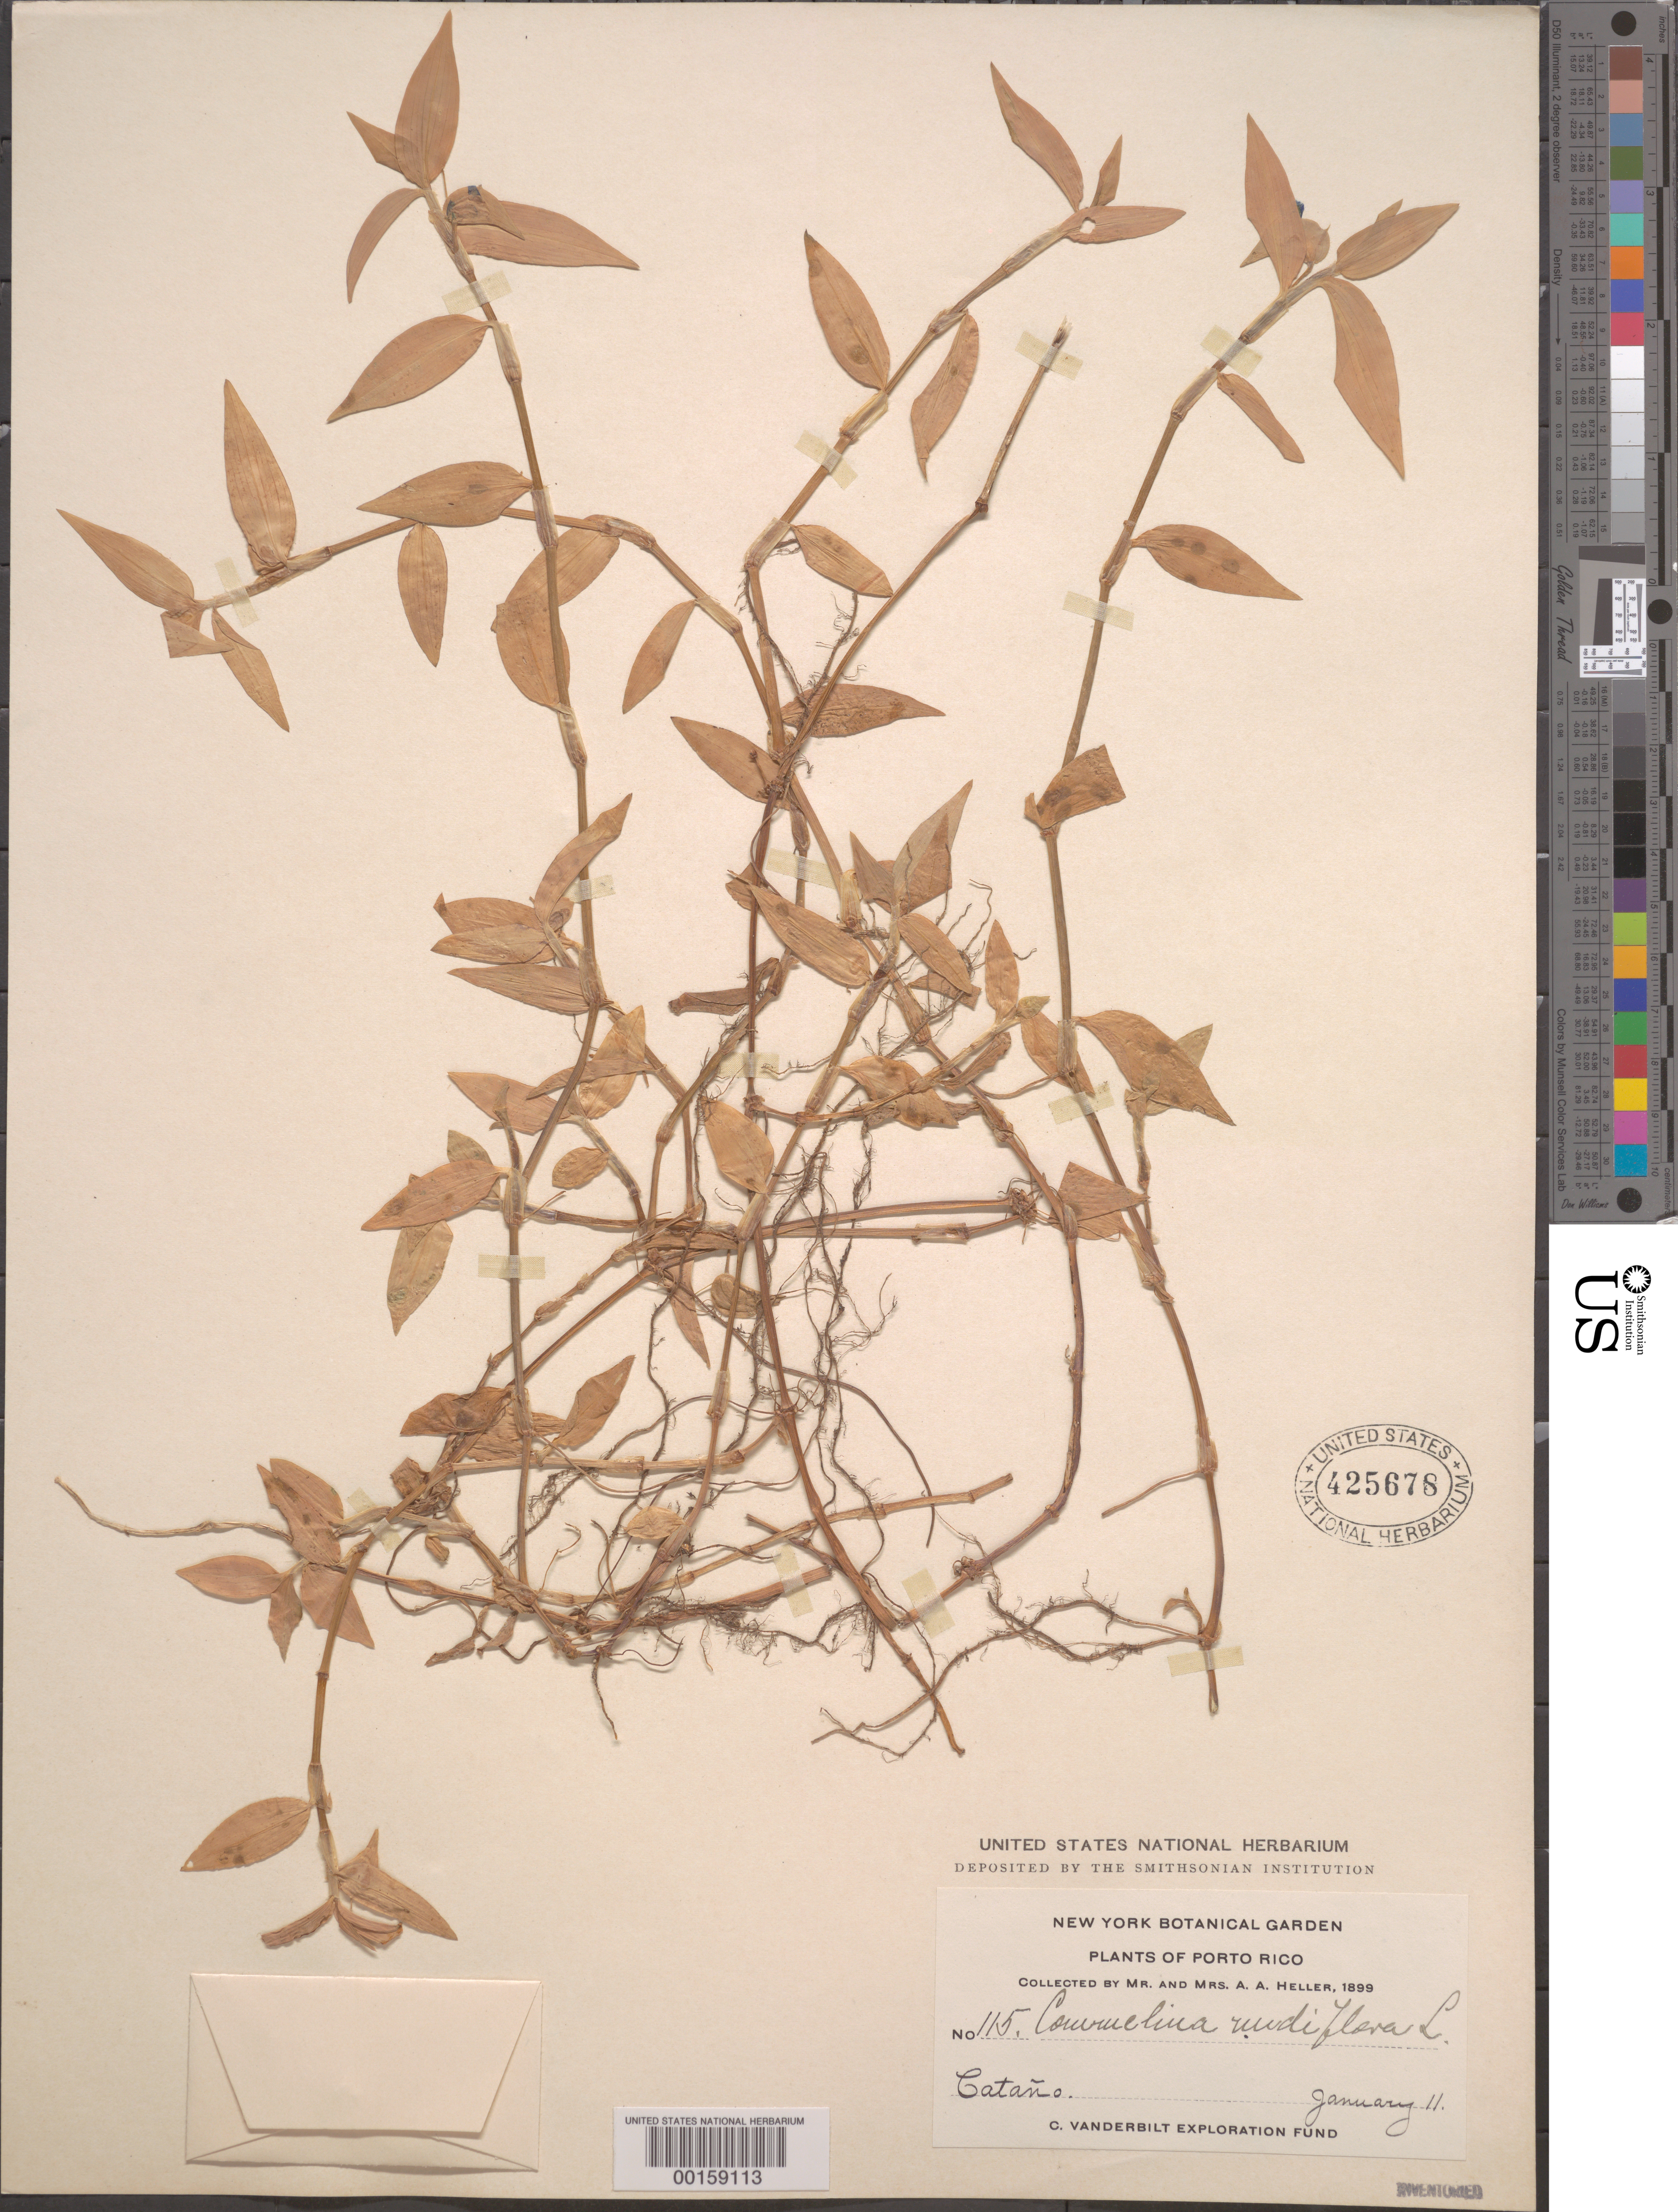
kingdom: Plantae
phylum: Tracheophyta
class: Liliopsida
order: Commelinales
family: Commelinaceae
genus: Commelina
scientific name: Commelina diffusa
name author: Burm. f.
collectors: A. A. Heller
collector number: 115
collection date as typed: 11 Jan 1899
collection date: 1899-01-11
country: Puerto Rico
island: Greater Antilles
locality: Catano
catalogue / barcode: US 425678